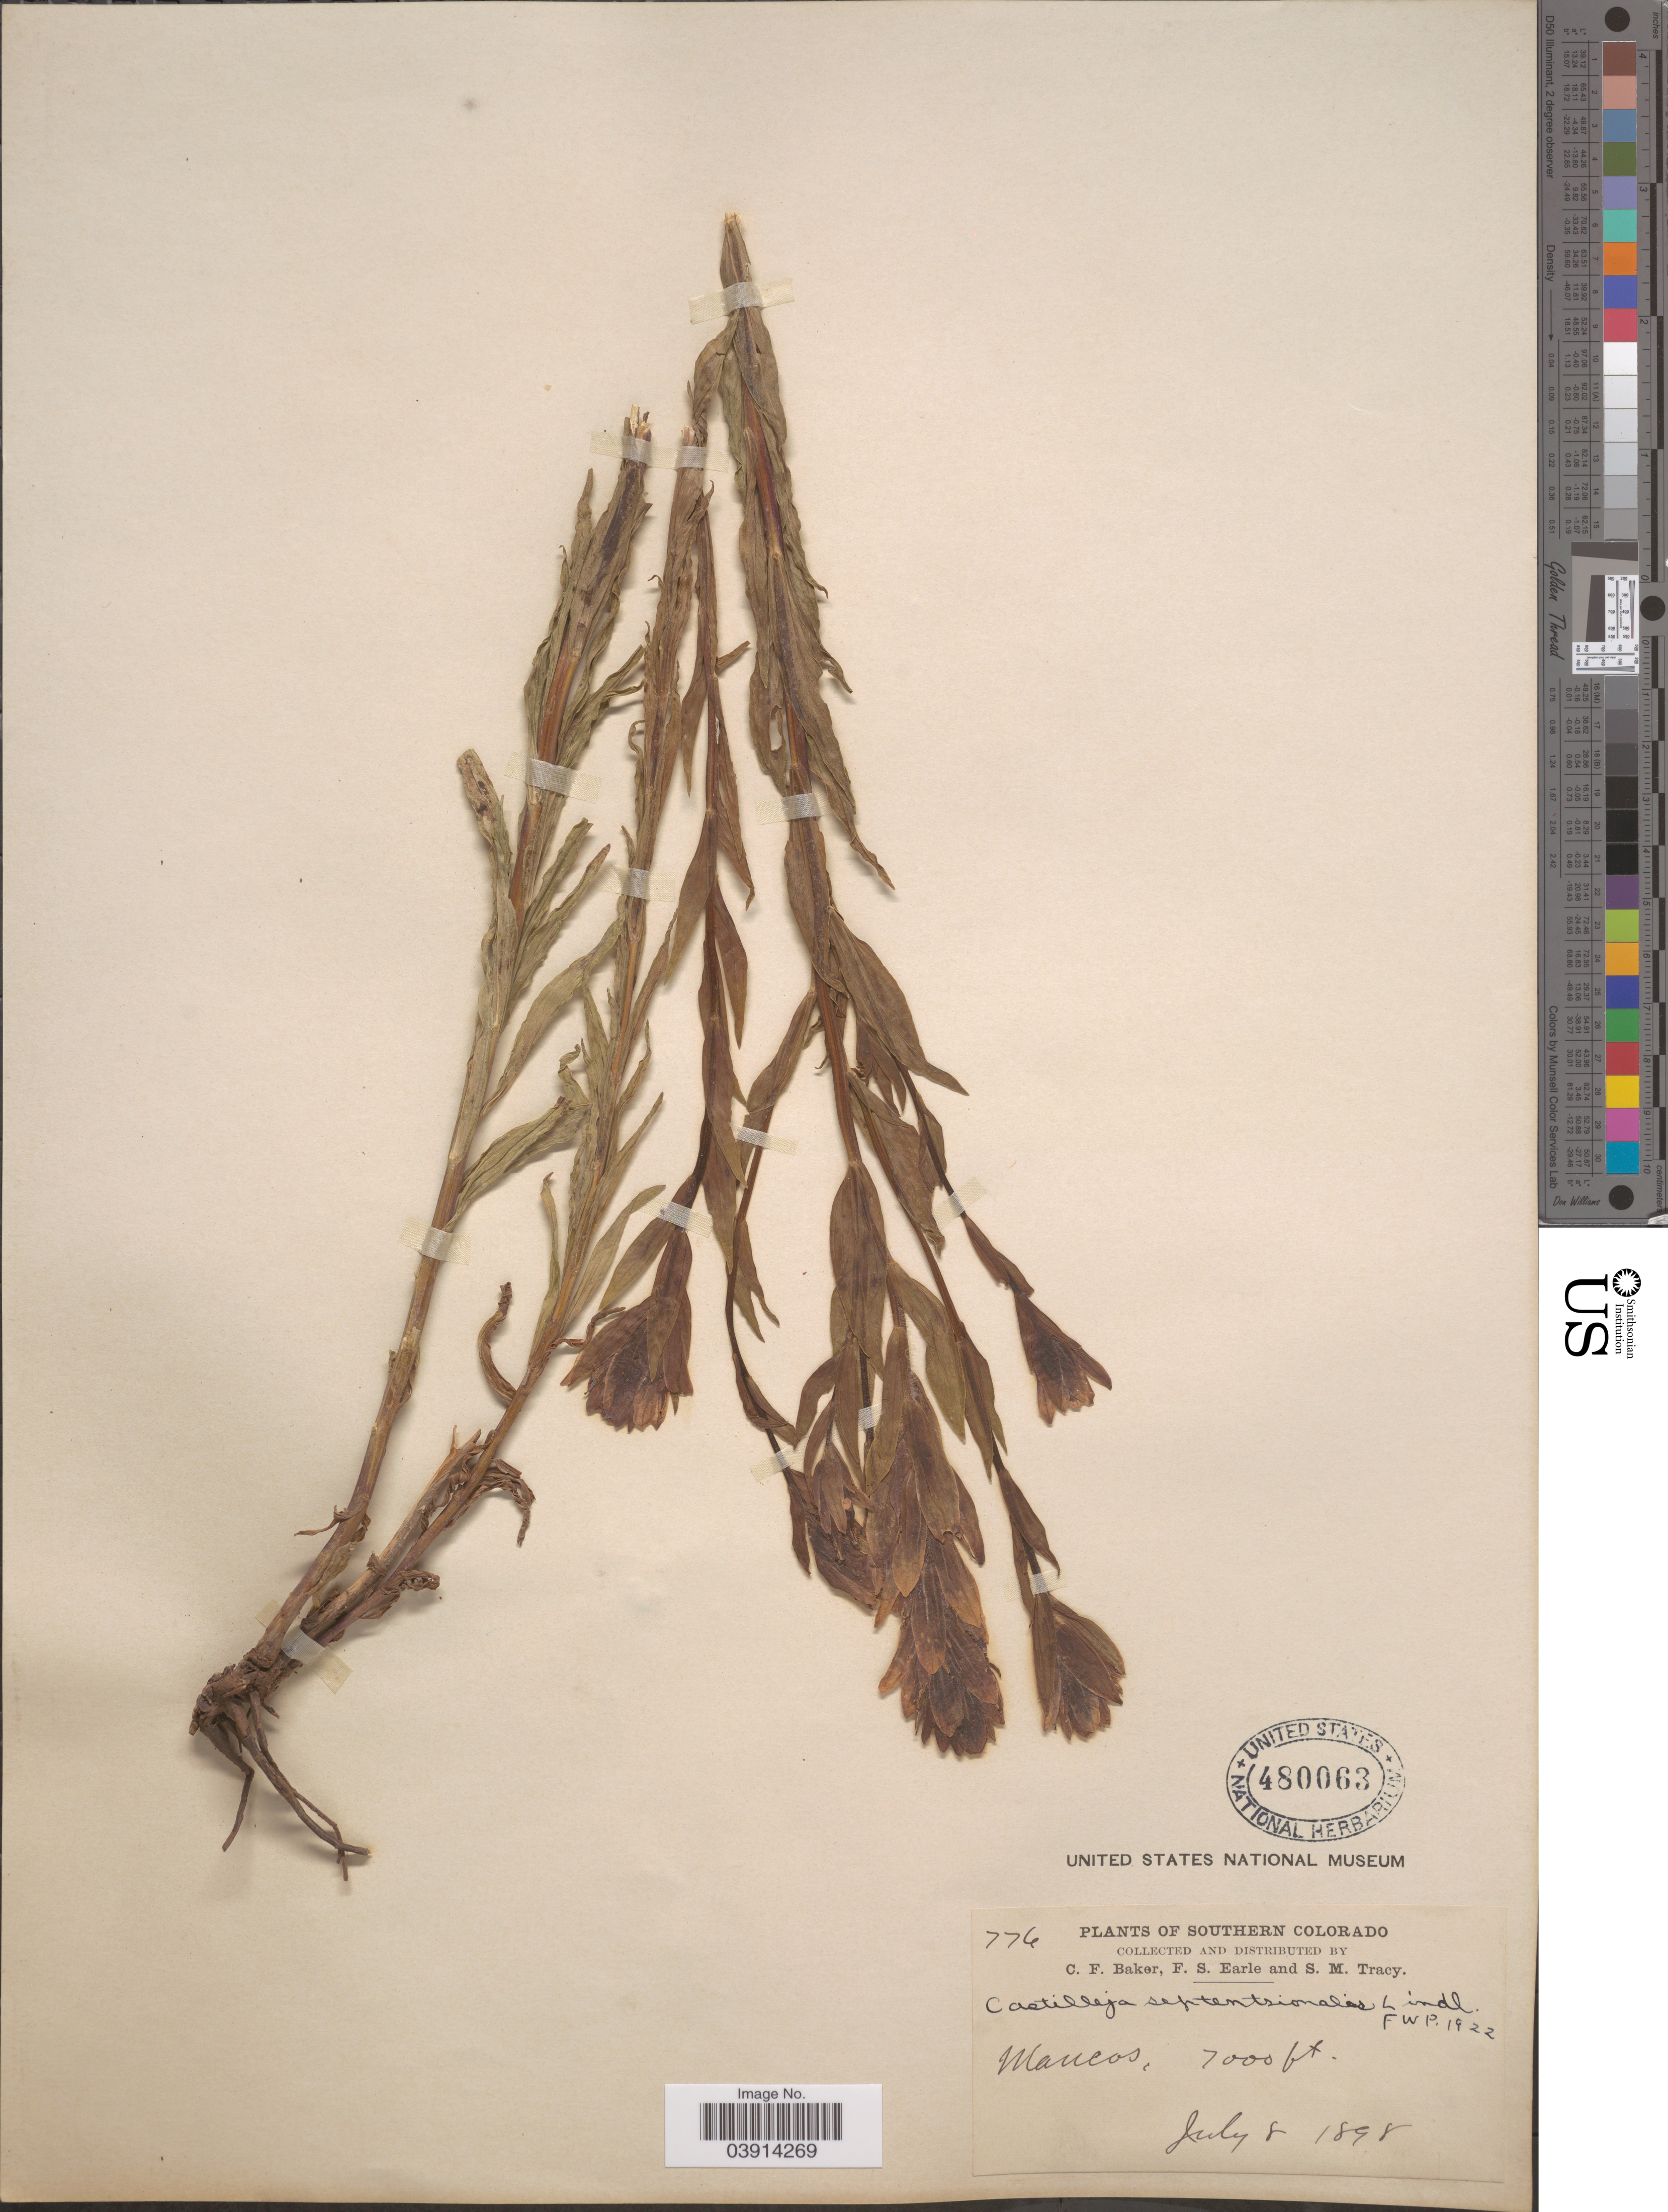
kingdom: Plantae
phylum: Tracheophyta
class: Magnoliopsida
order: Lamiales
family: Orobanchaceae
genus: Castilleja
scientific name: Castilleja septentrionalis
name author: Lindl.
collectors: C. F. Baker, F. S. Earle & S. M. Tracy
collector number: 776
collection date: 1898-07-08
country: United States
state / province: Colorado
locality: Southern Colorado. Mancos.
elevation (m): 2134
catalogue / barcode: US 480063